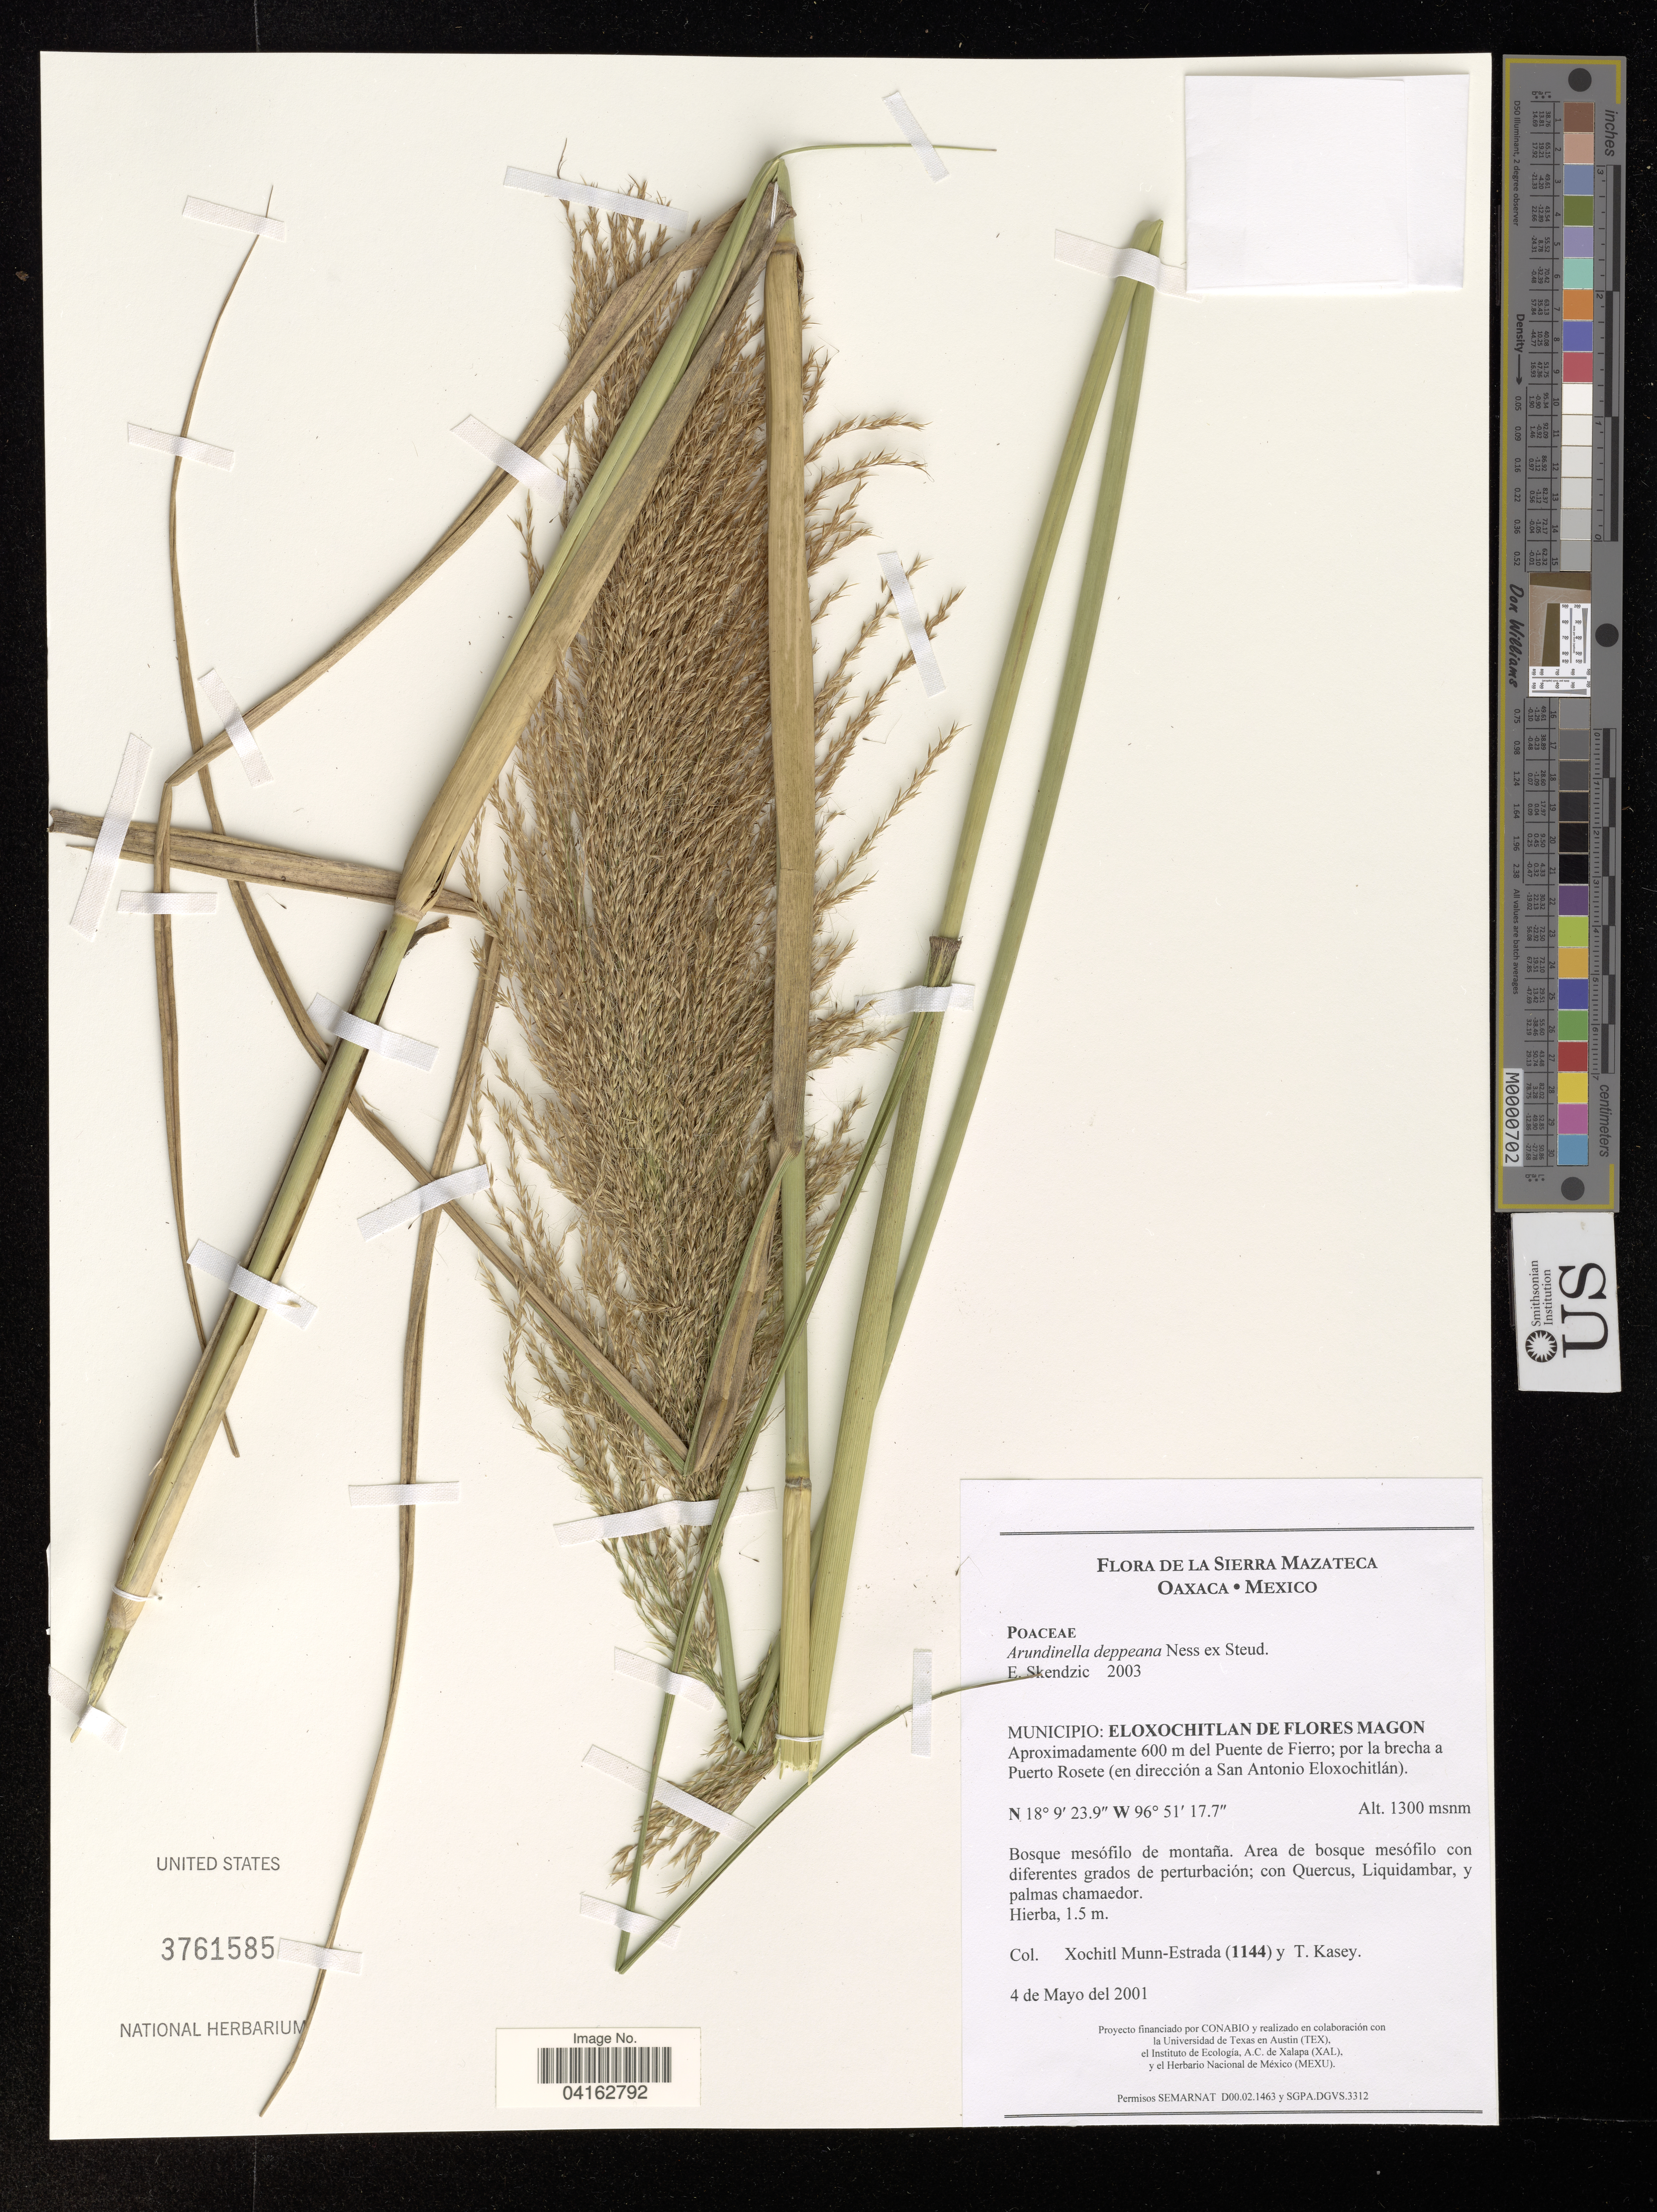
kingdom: Plantae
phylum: Tracheophyta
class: Liliopsida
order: Poales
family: Poaceae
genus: Arundinella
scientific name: Arundinella deppeana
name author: Nees ex Steud.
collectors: X. Munn-Estrada & T. Kasey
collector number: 1144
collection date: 2001-05-04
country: Mexico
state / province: Oaxaca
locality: La Sierra Mazateca. Municipio: Eloxochitlan de Flores Magon. Aproximadamente 600 m del Puente de Fierro; por la brecha a Puerto Rosete (en dirección a San Antonio Eloxochitlán).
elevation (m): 1300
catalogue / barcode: US 3761585